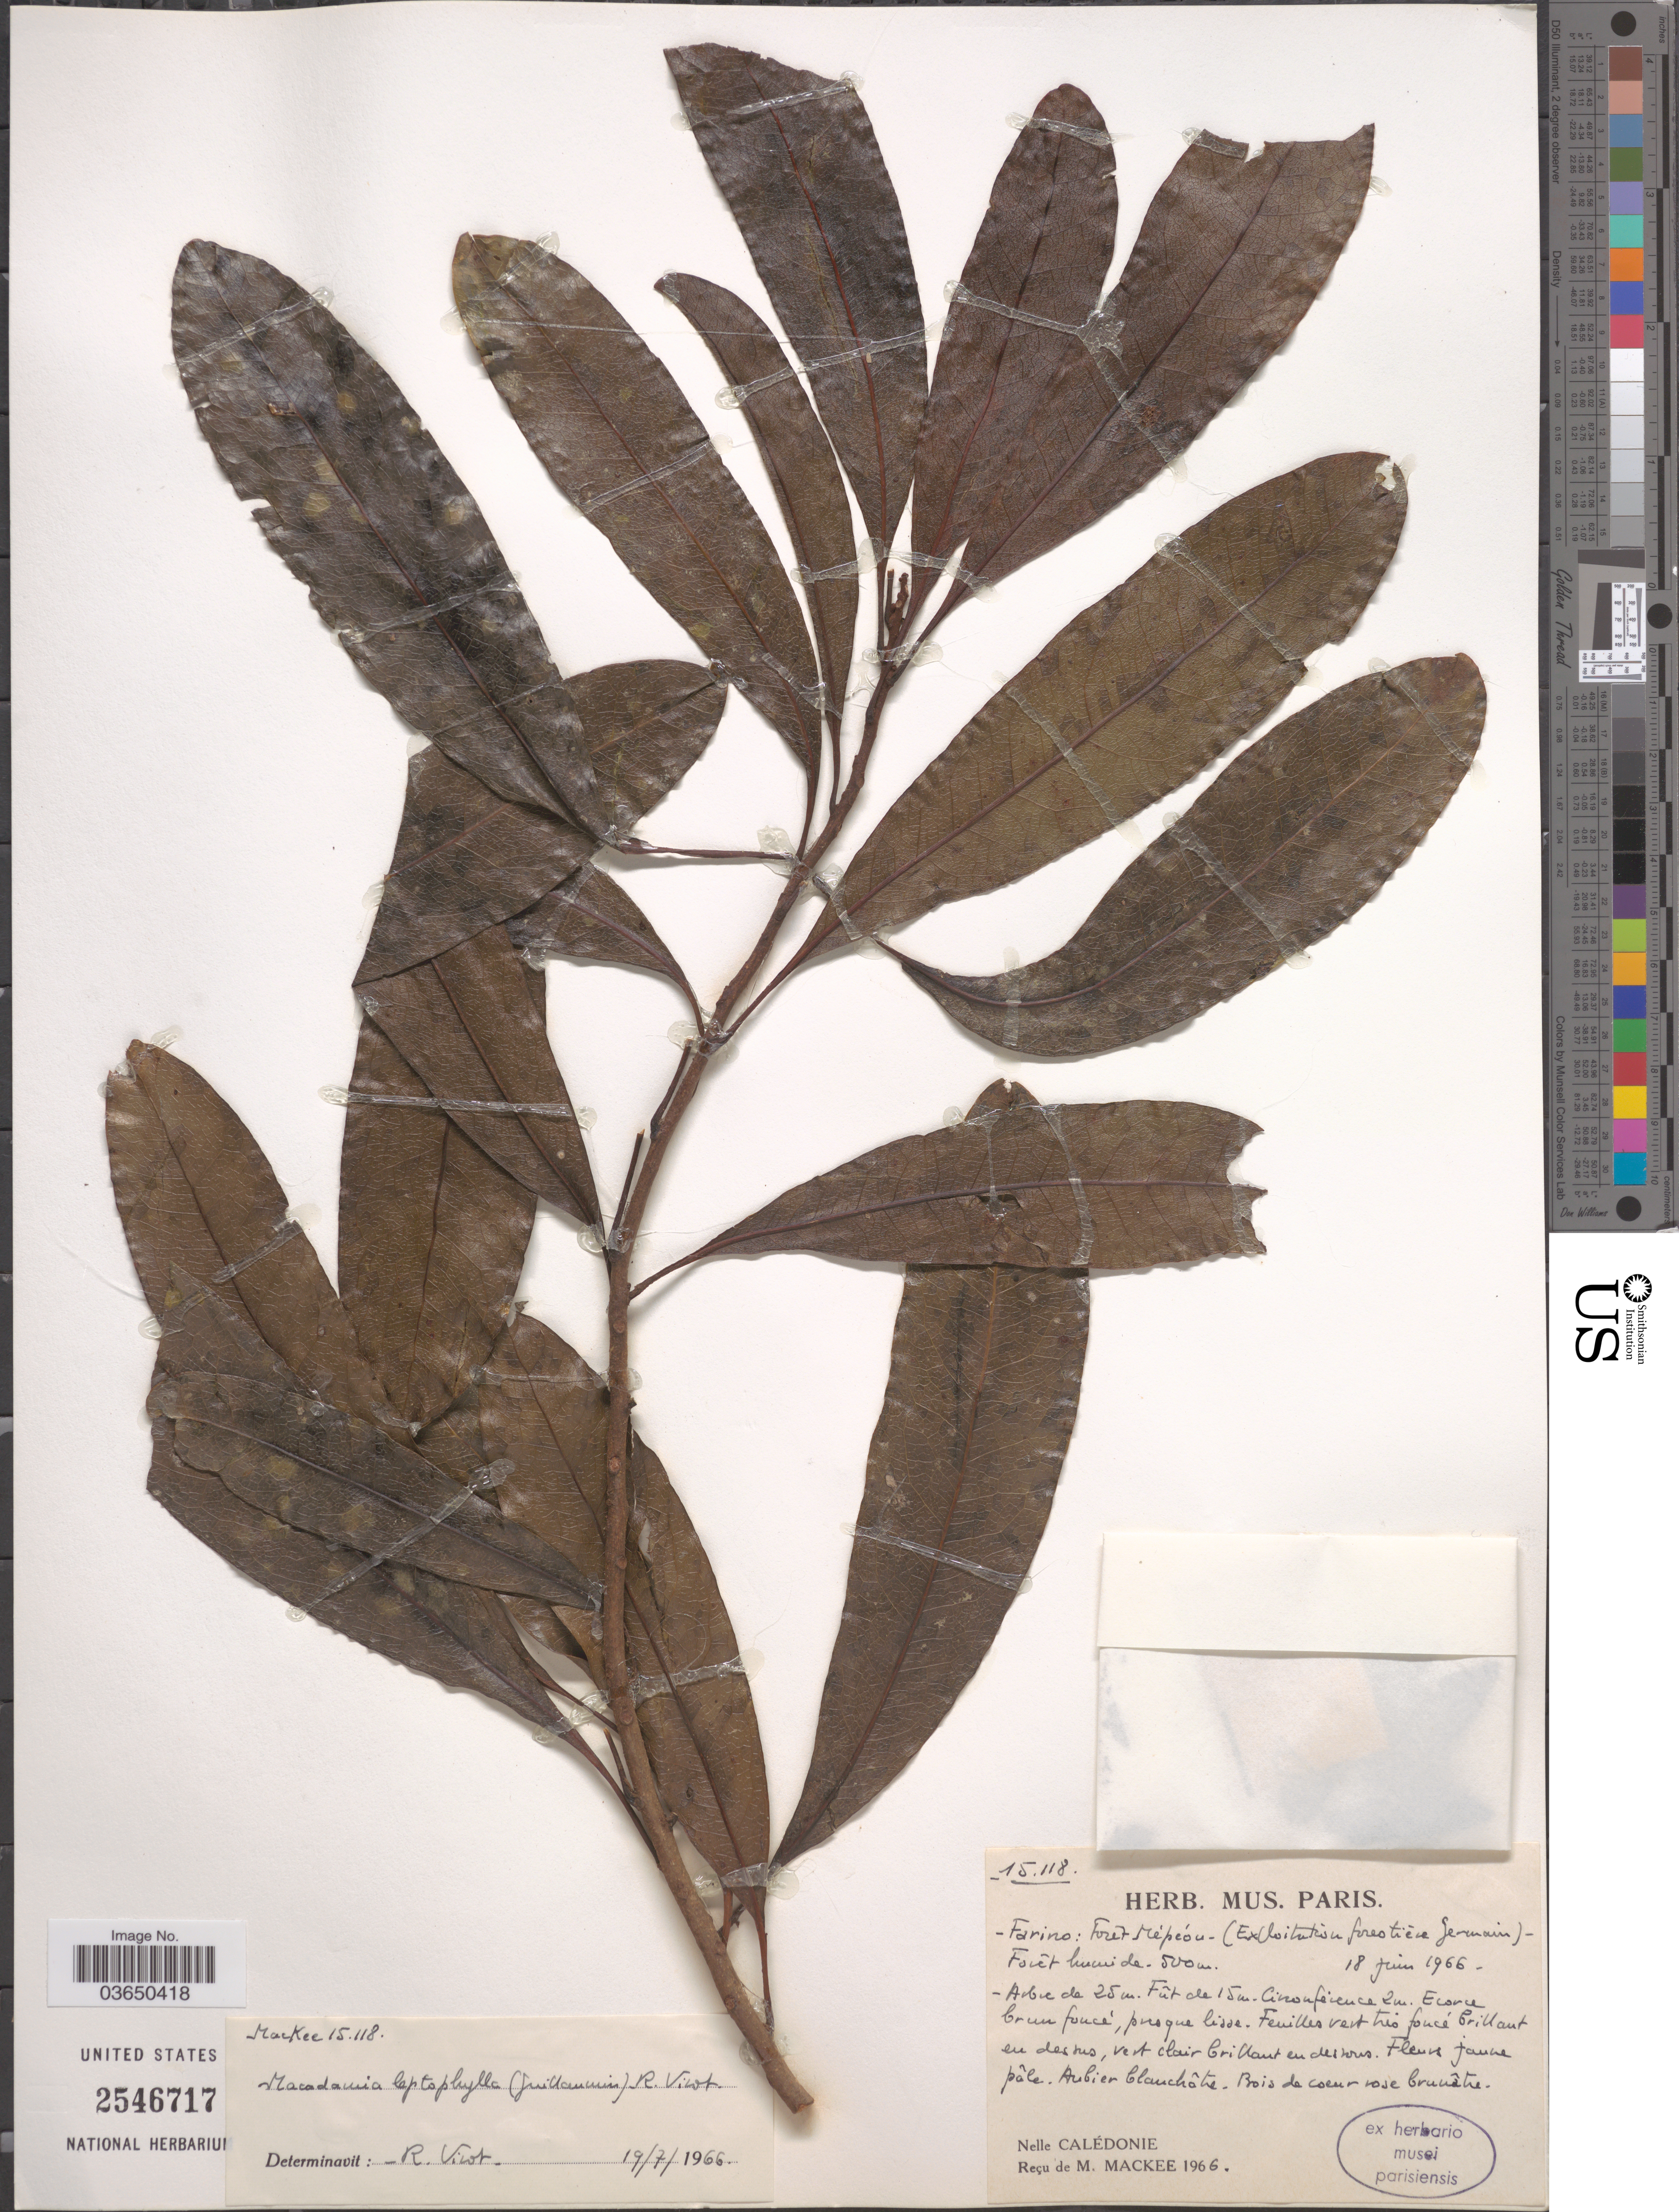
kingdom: Plantae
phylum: Tracheophyta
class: Magnoliopsida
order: Proteales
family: Proteaceae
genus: Macadamia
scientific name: Macadamia leptophylla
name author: (Guillaumin) R. Virot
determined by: Strong, Mark T., (BOT), Smithsonian Institution - National Museum of Natural History (UNITED STATES)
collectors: M. Mackee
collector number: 15118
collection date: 1966-06-18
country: New Caledonia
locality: Farino: Forêt Mépéou (Exploitation forestière Germain). Nelle Calédonie.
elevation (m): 500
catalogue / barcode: US 2546717